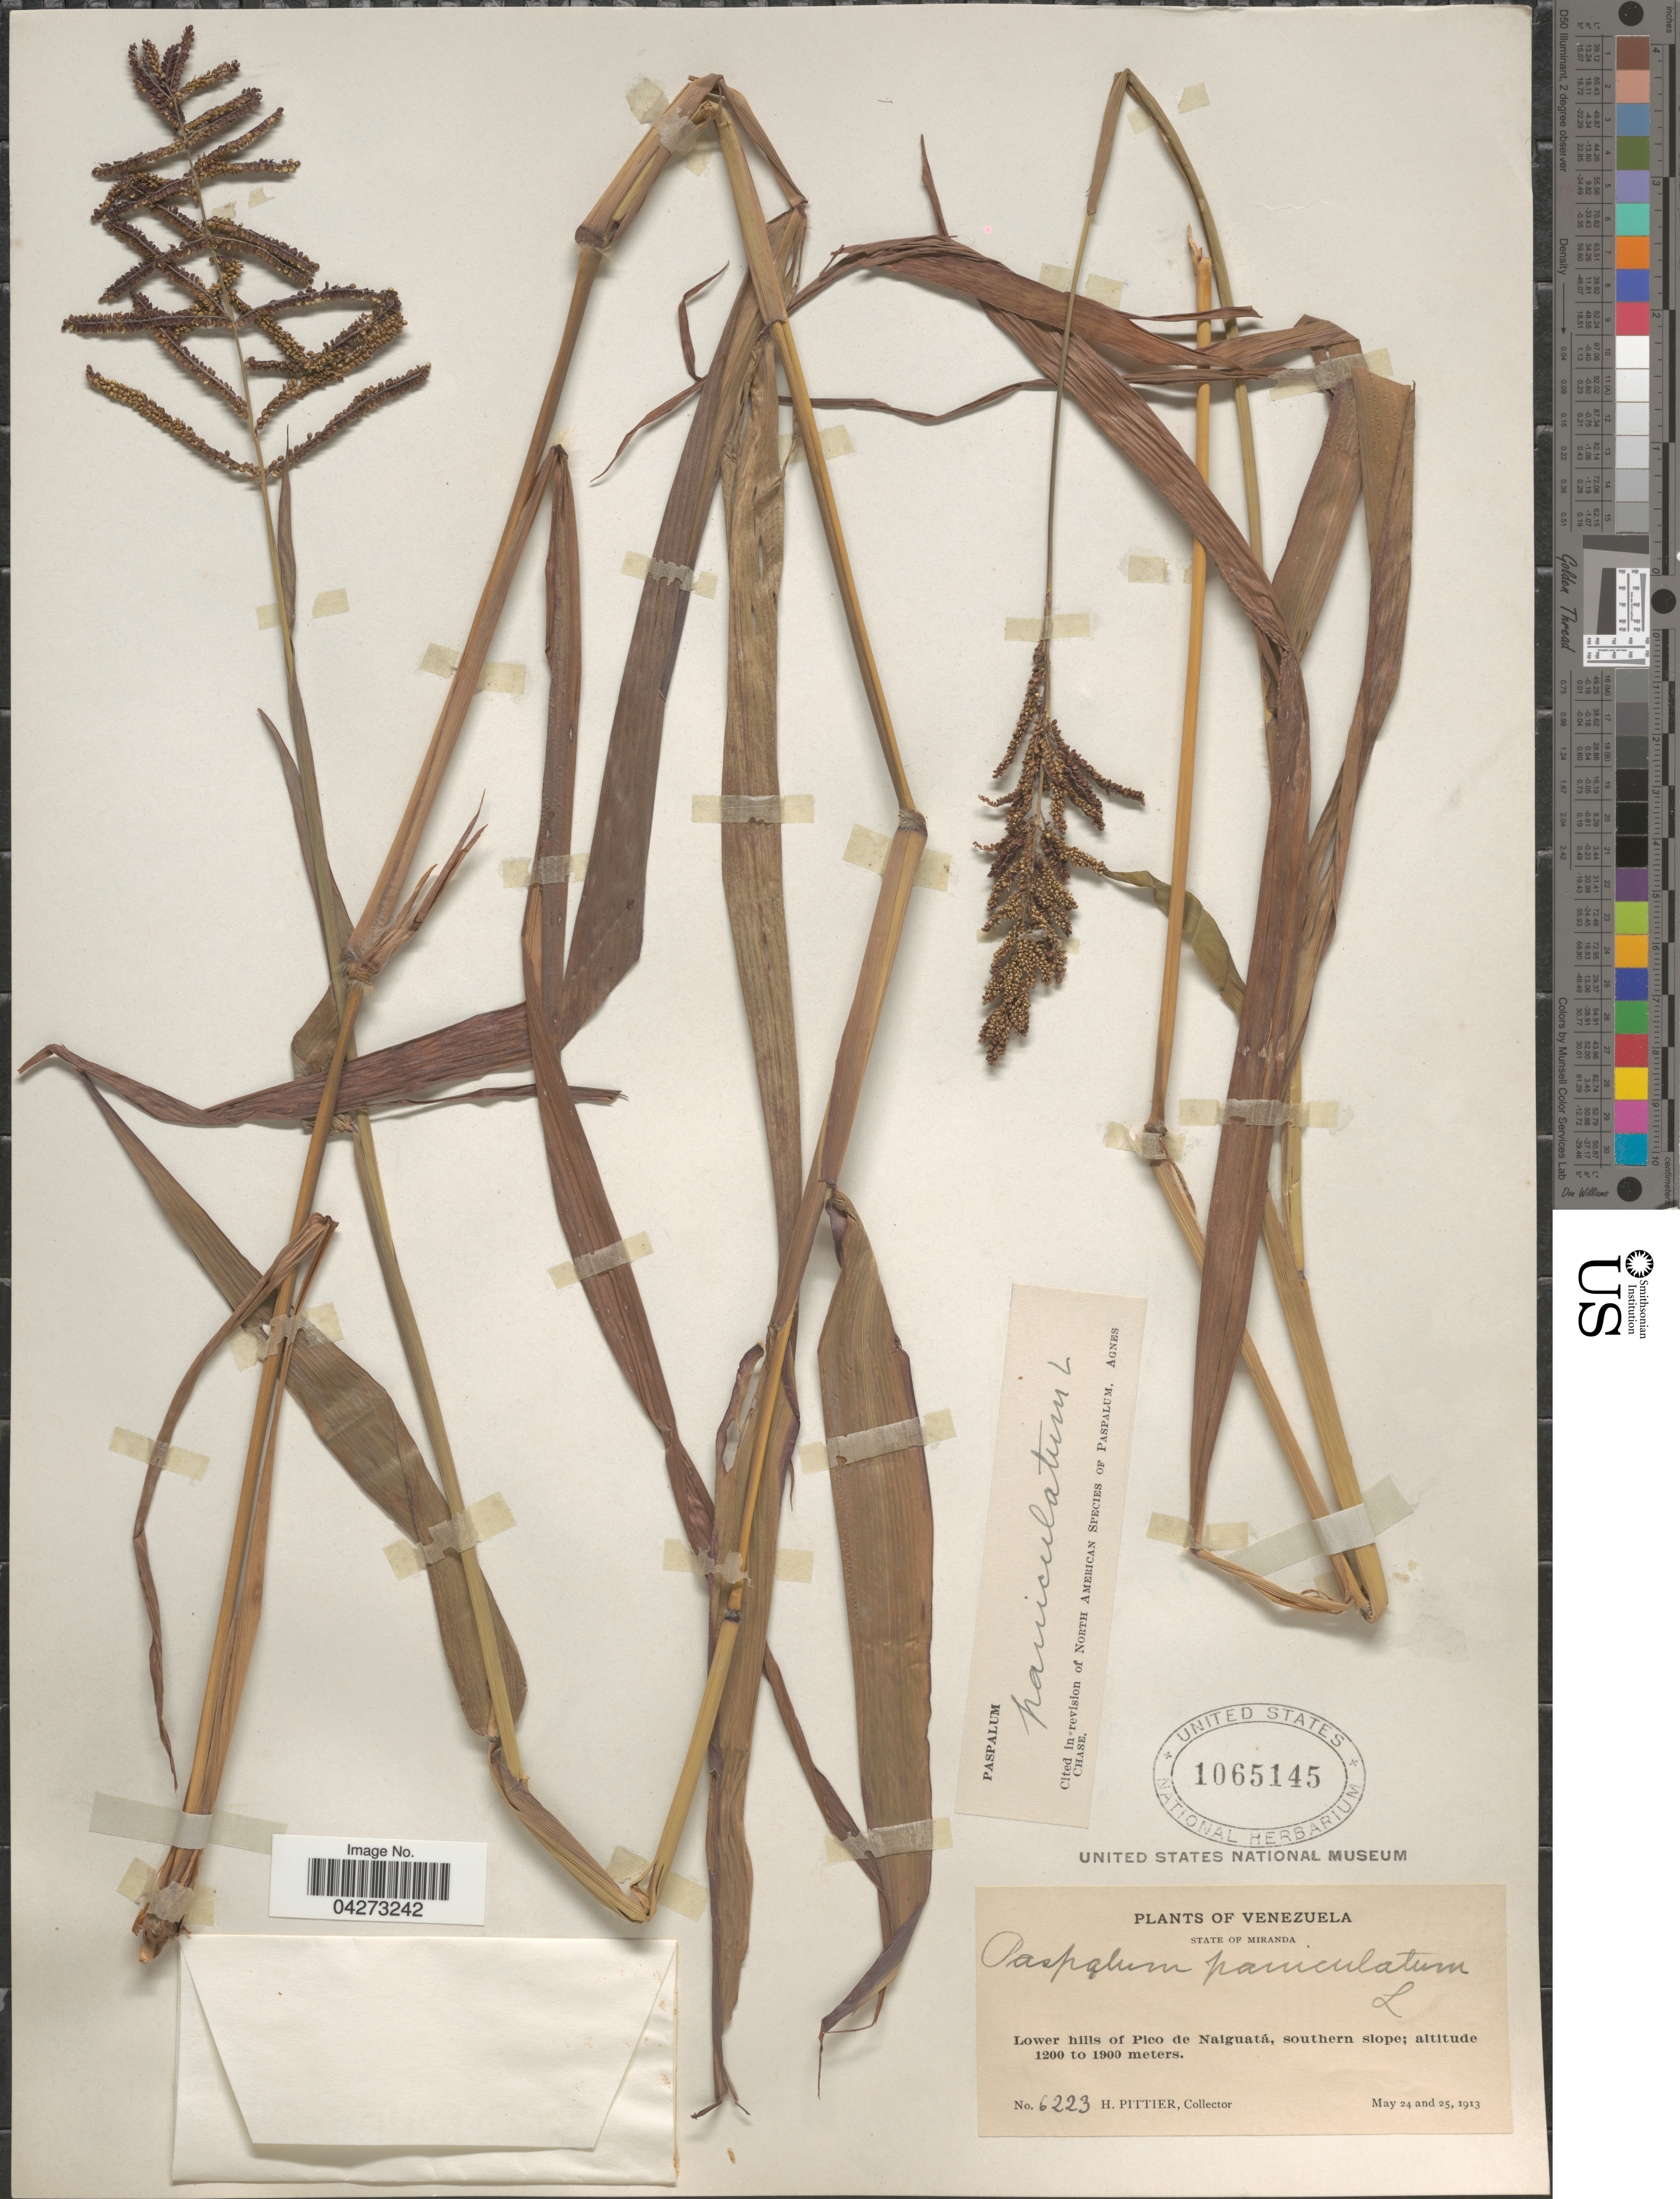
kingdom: Plantae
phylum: Tracheophyta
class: Liliopsida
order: Poales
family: Poaceae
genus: Paspalum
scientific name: Paspalum paniculatum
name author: L.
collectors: H. F. Pittier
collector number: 6223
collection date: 1913-05-24/1913-05-25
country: Venezuela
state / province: Miranda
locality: Lower hills of Pico de Naiguatá, southern slope.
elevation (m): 1200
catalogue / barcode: US 1065145